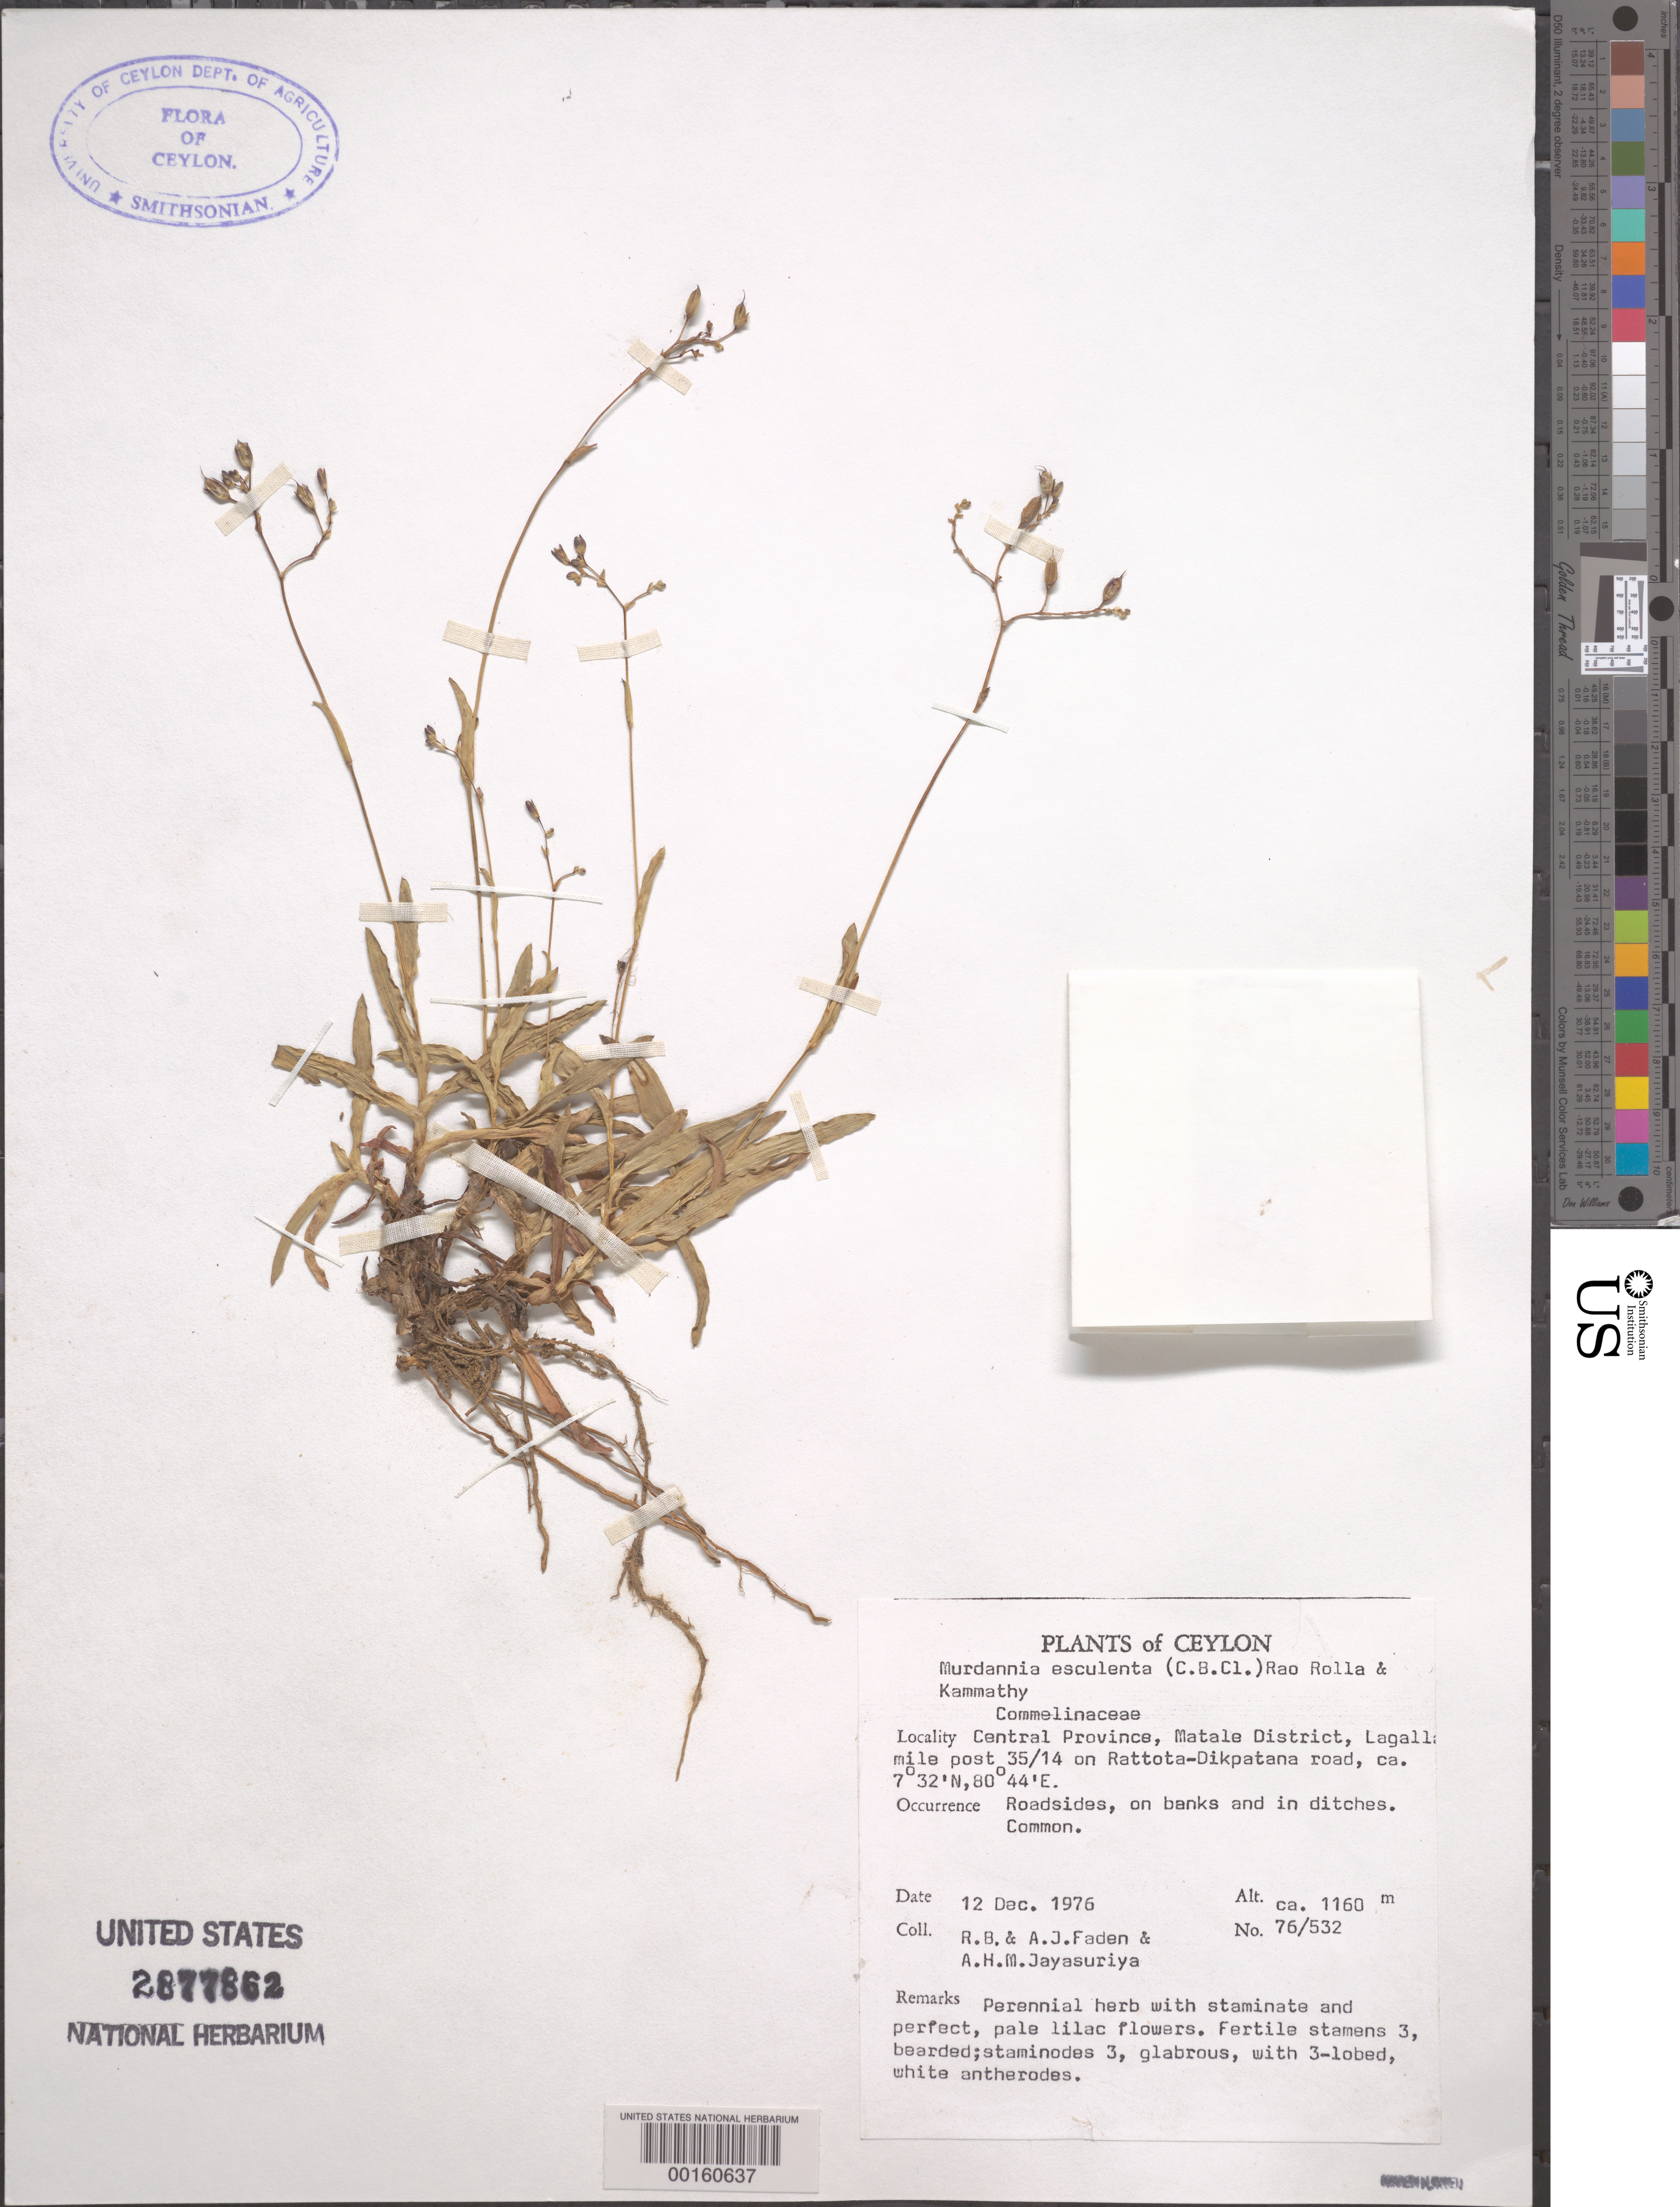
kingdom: Plantae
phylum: Tracheophyta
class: Liliopsida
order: Commelinales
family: Commelinaceae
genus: Murdannia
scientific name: Murdannia esculenta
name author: (Wall. ex C.B. Clarke) Abeyw.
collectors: R. B. Faden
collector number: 76/532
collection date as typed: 12 Dec 1976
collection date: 1976-12-12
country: Sri Lanka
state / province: Central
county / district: Matale Dist.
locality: Algalla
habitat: Roadside banks and ditches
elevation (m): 1160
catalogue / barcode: US 2877862